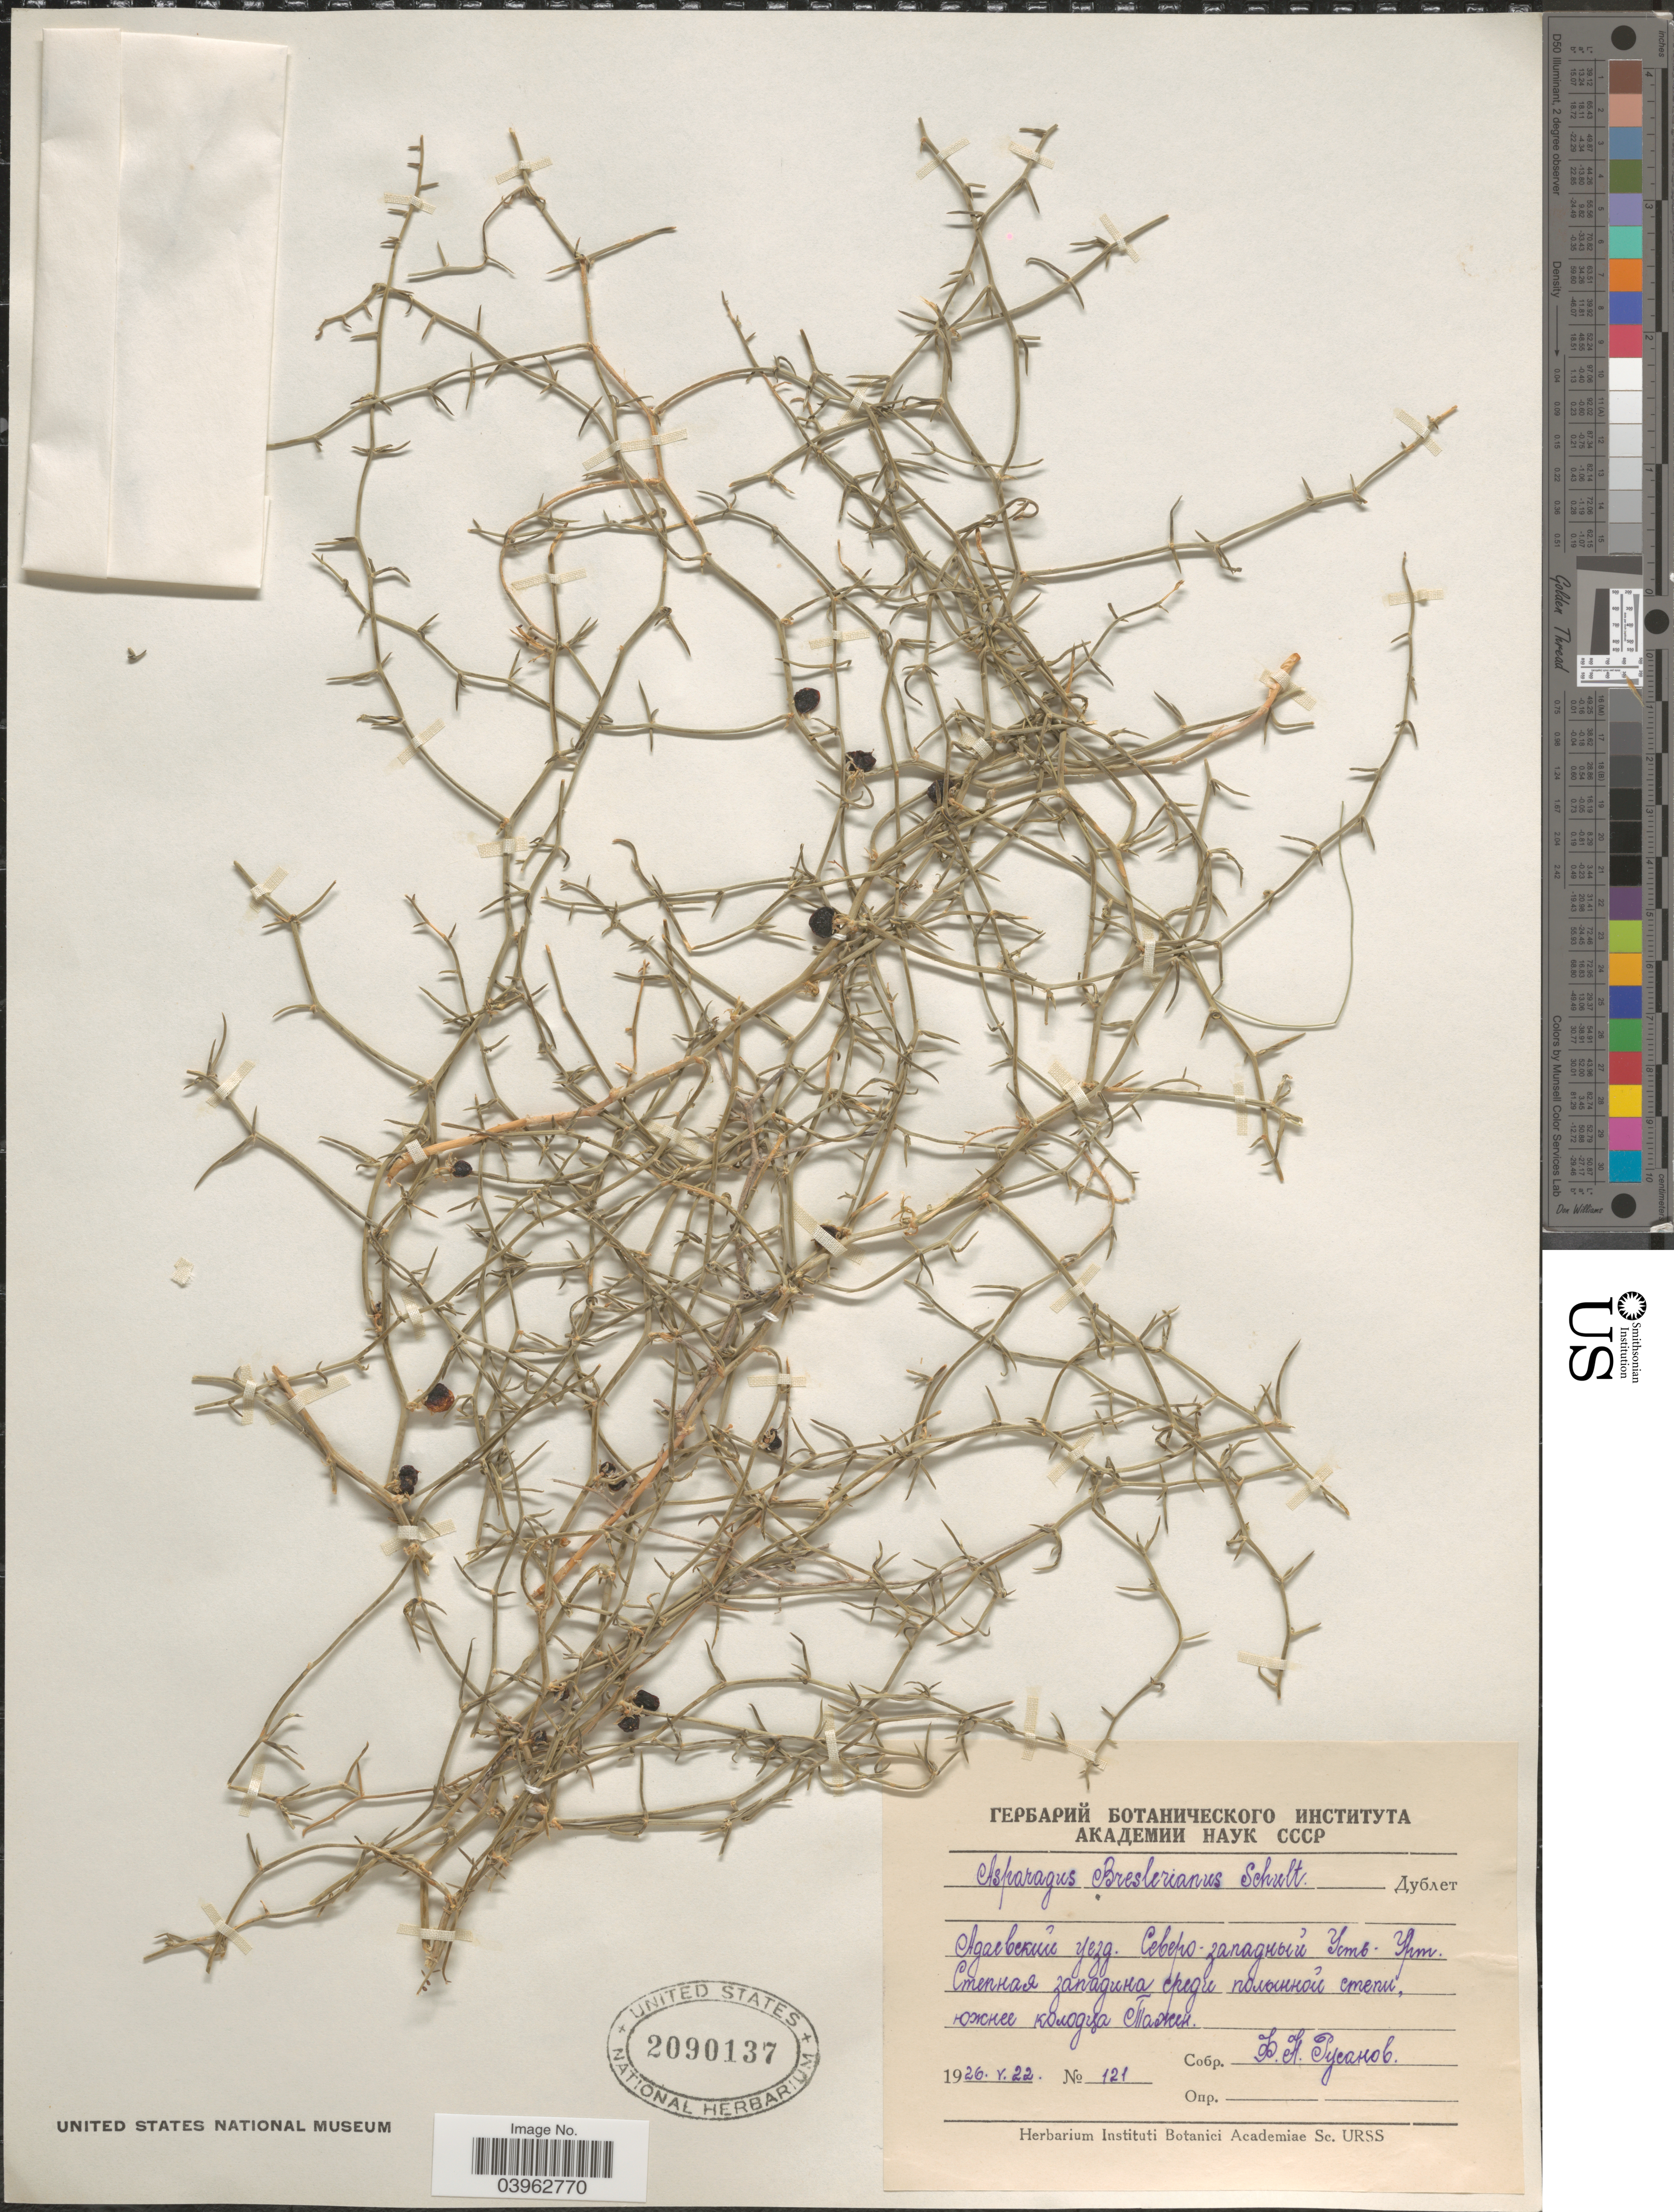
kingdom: Plantae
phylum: Tracheophyta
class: Liliopsida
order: Asparagales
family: Asparagaceae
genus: Asparagus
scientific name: Asparagus breslerianus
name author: Schult. & Schult. f.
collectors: F. Rusanov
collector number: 121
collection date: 1926-05-22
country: Uzbekistan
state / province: Qoraqalpog'iston Republikasi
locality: Usturt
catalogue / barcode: US 2090137